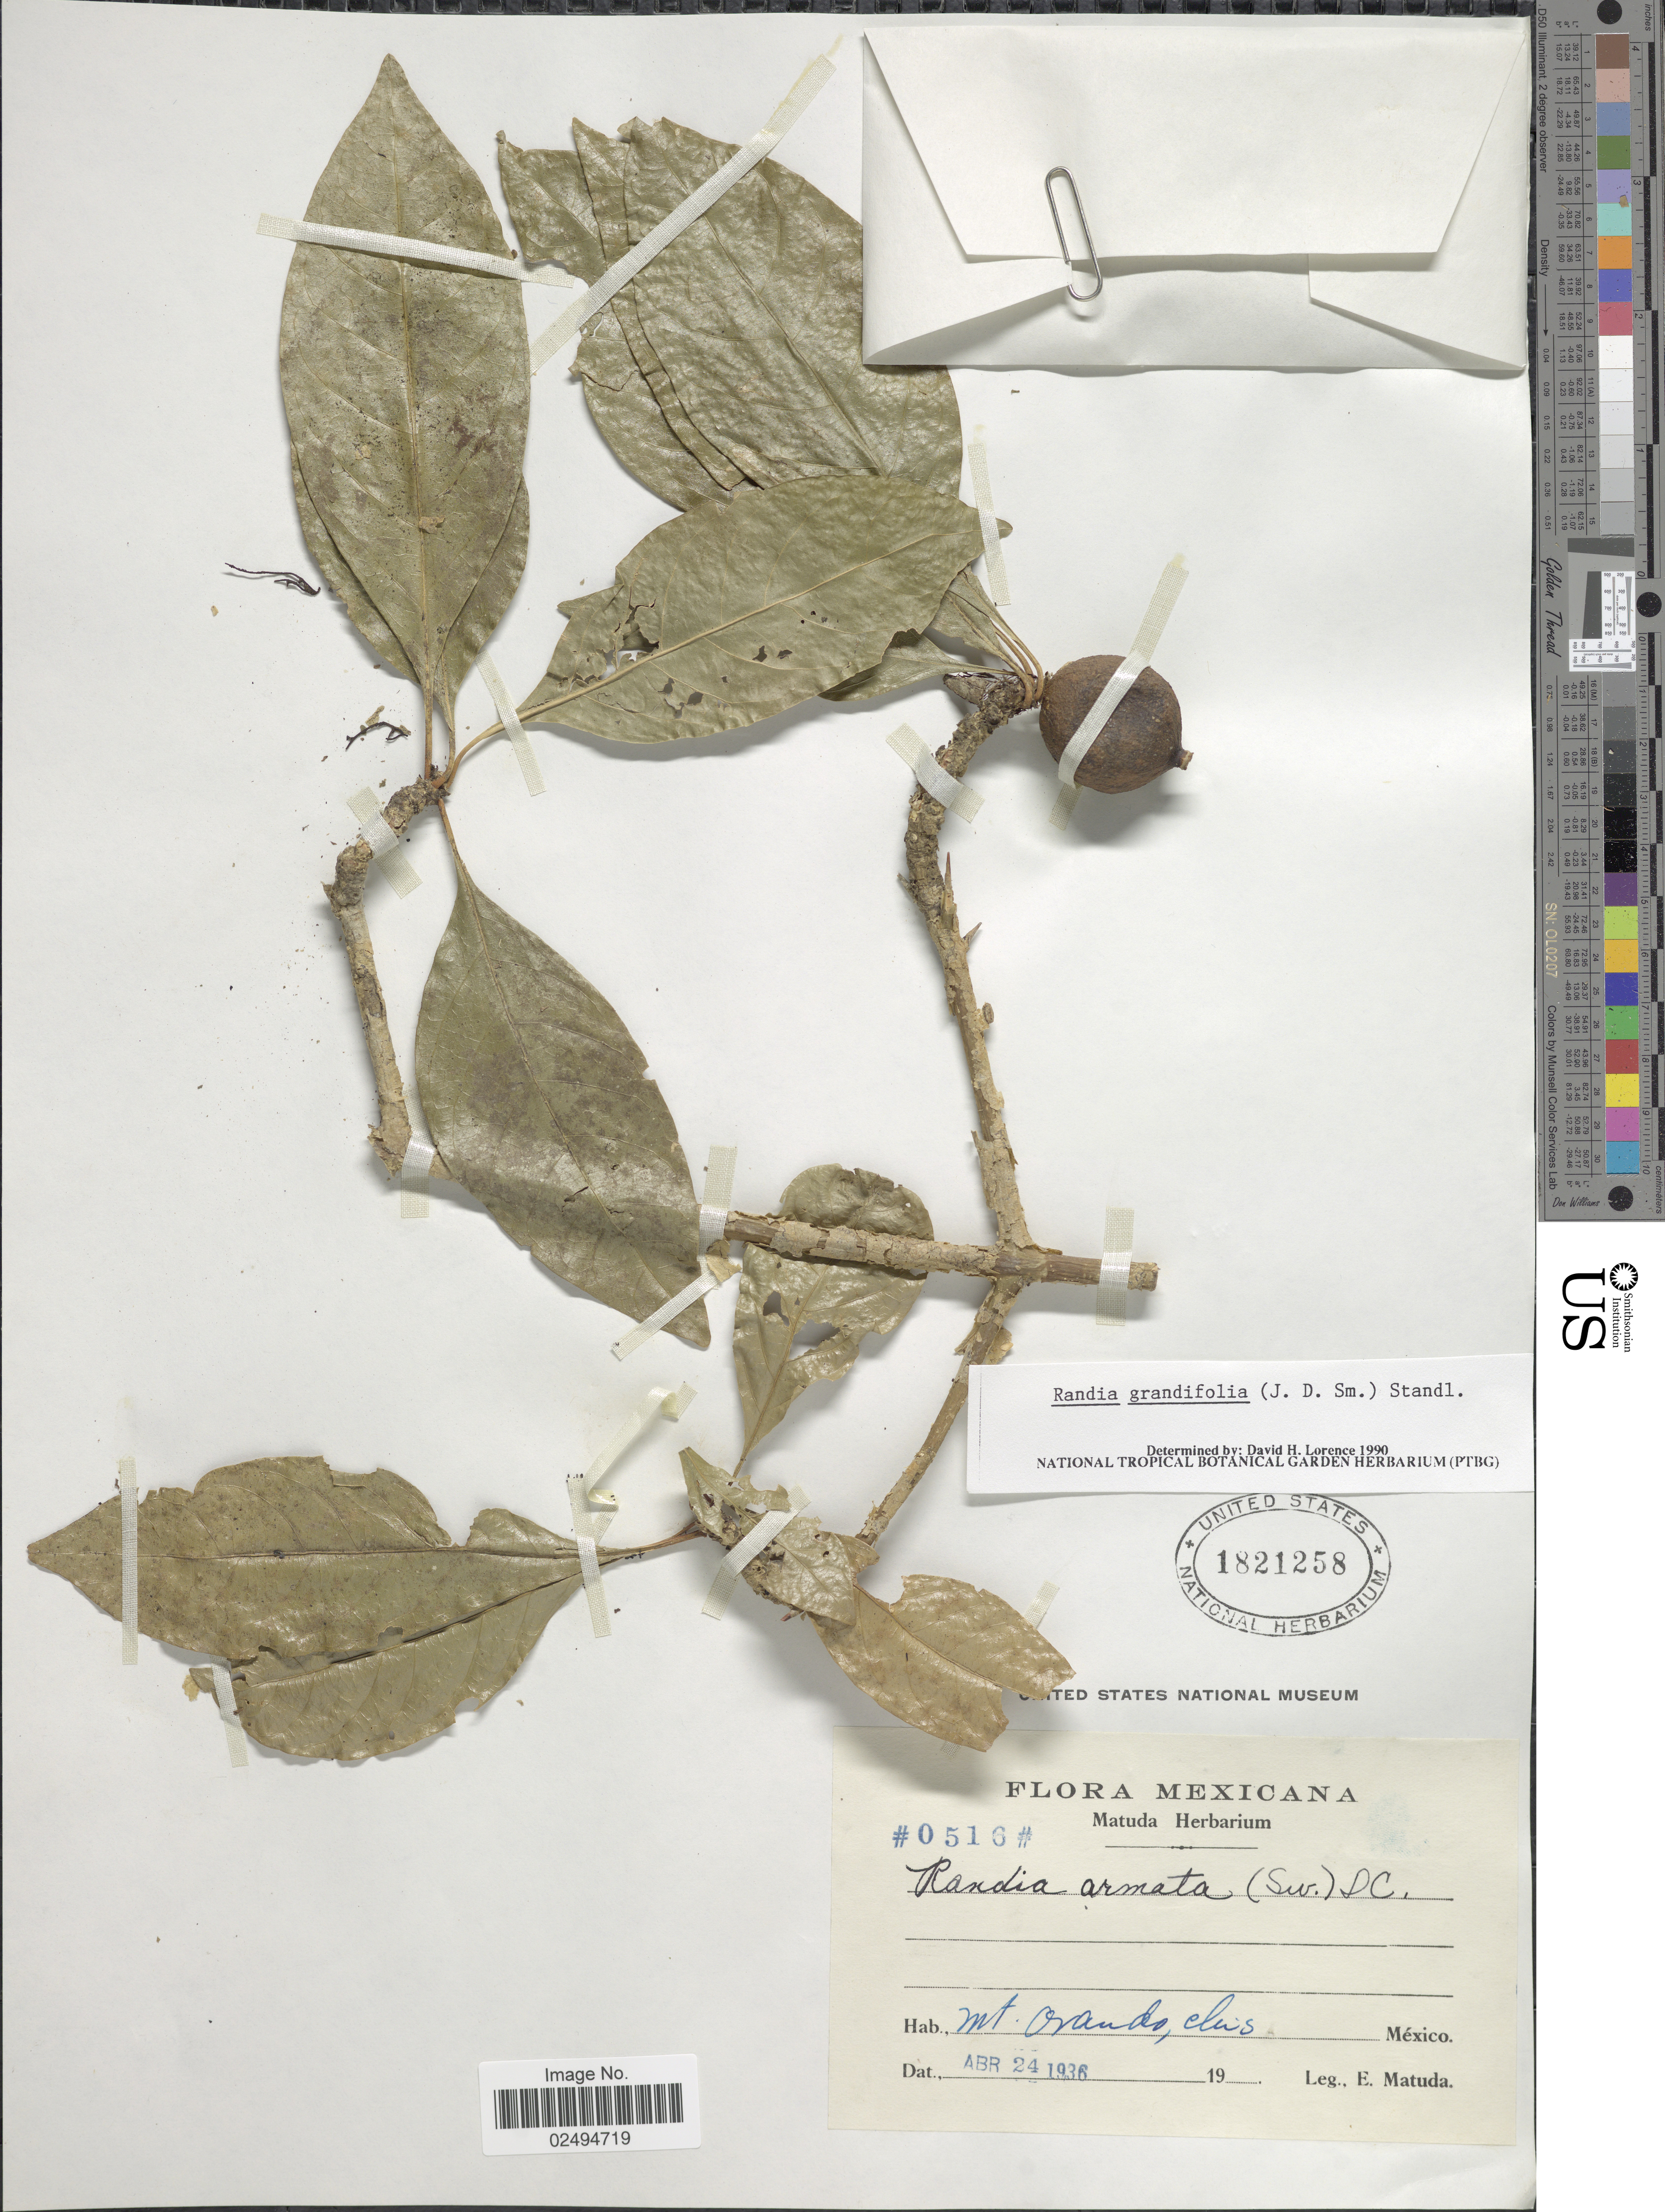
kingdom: Plantae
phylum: Tracheophyta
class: Magnoliopsida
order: Gentianales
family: Rubiaceae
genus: Randia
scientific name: Randia grandifolia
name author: (Donn. Sm.) Standl.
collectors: E. Matuda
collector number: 0516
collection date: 1936-04-24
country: Mexico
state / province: Chiapas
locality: Mt. Ovando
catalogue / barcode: US 1821258